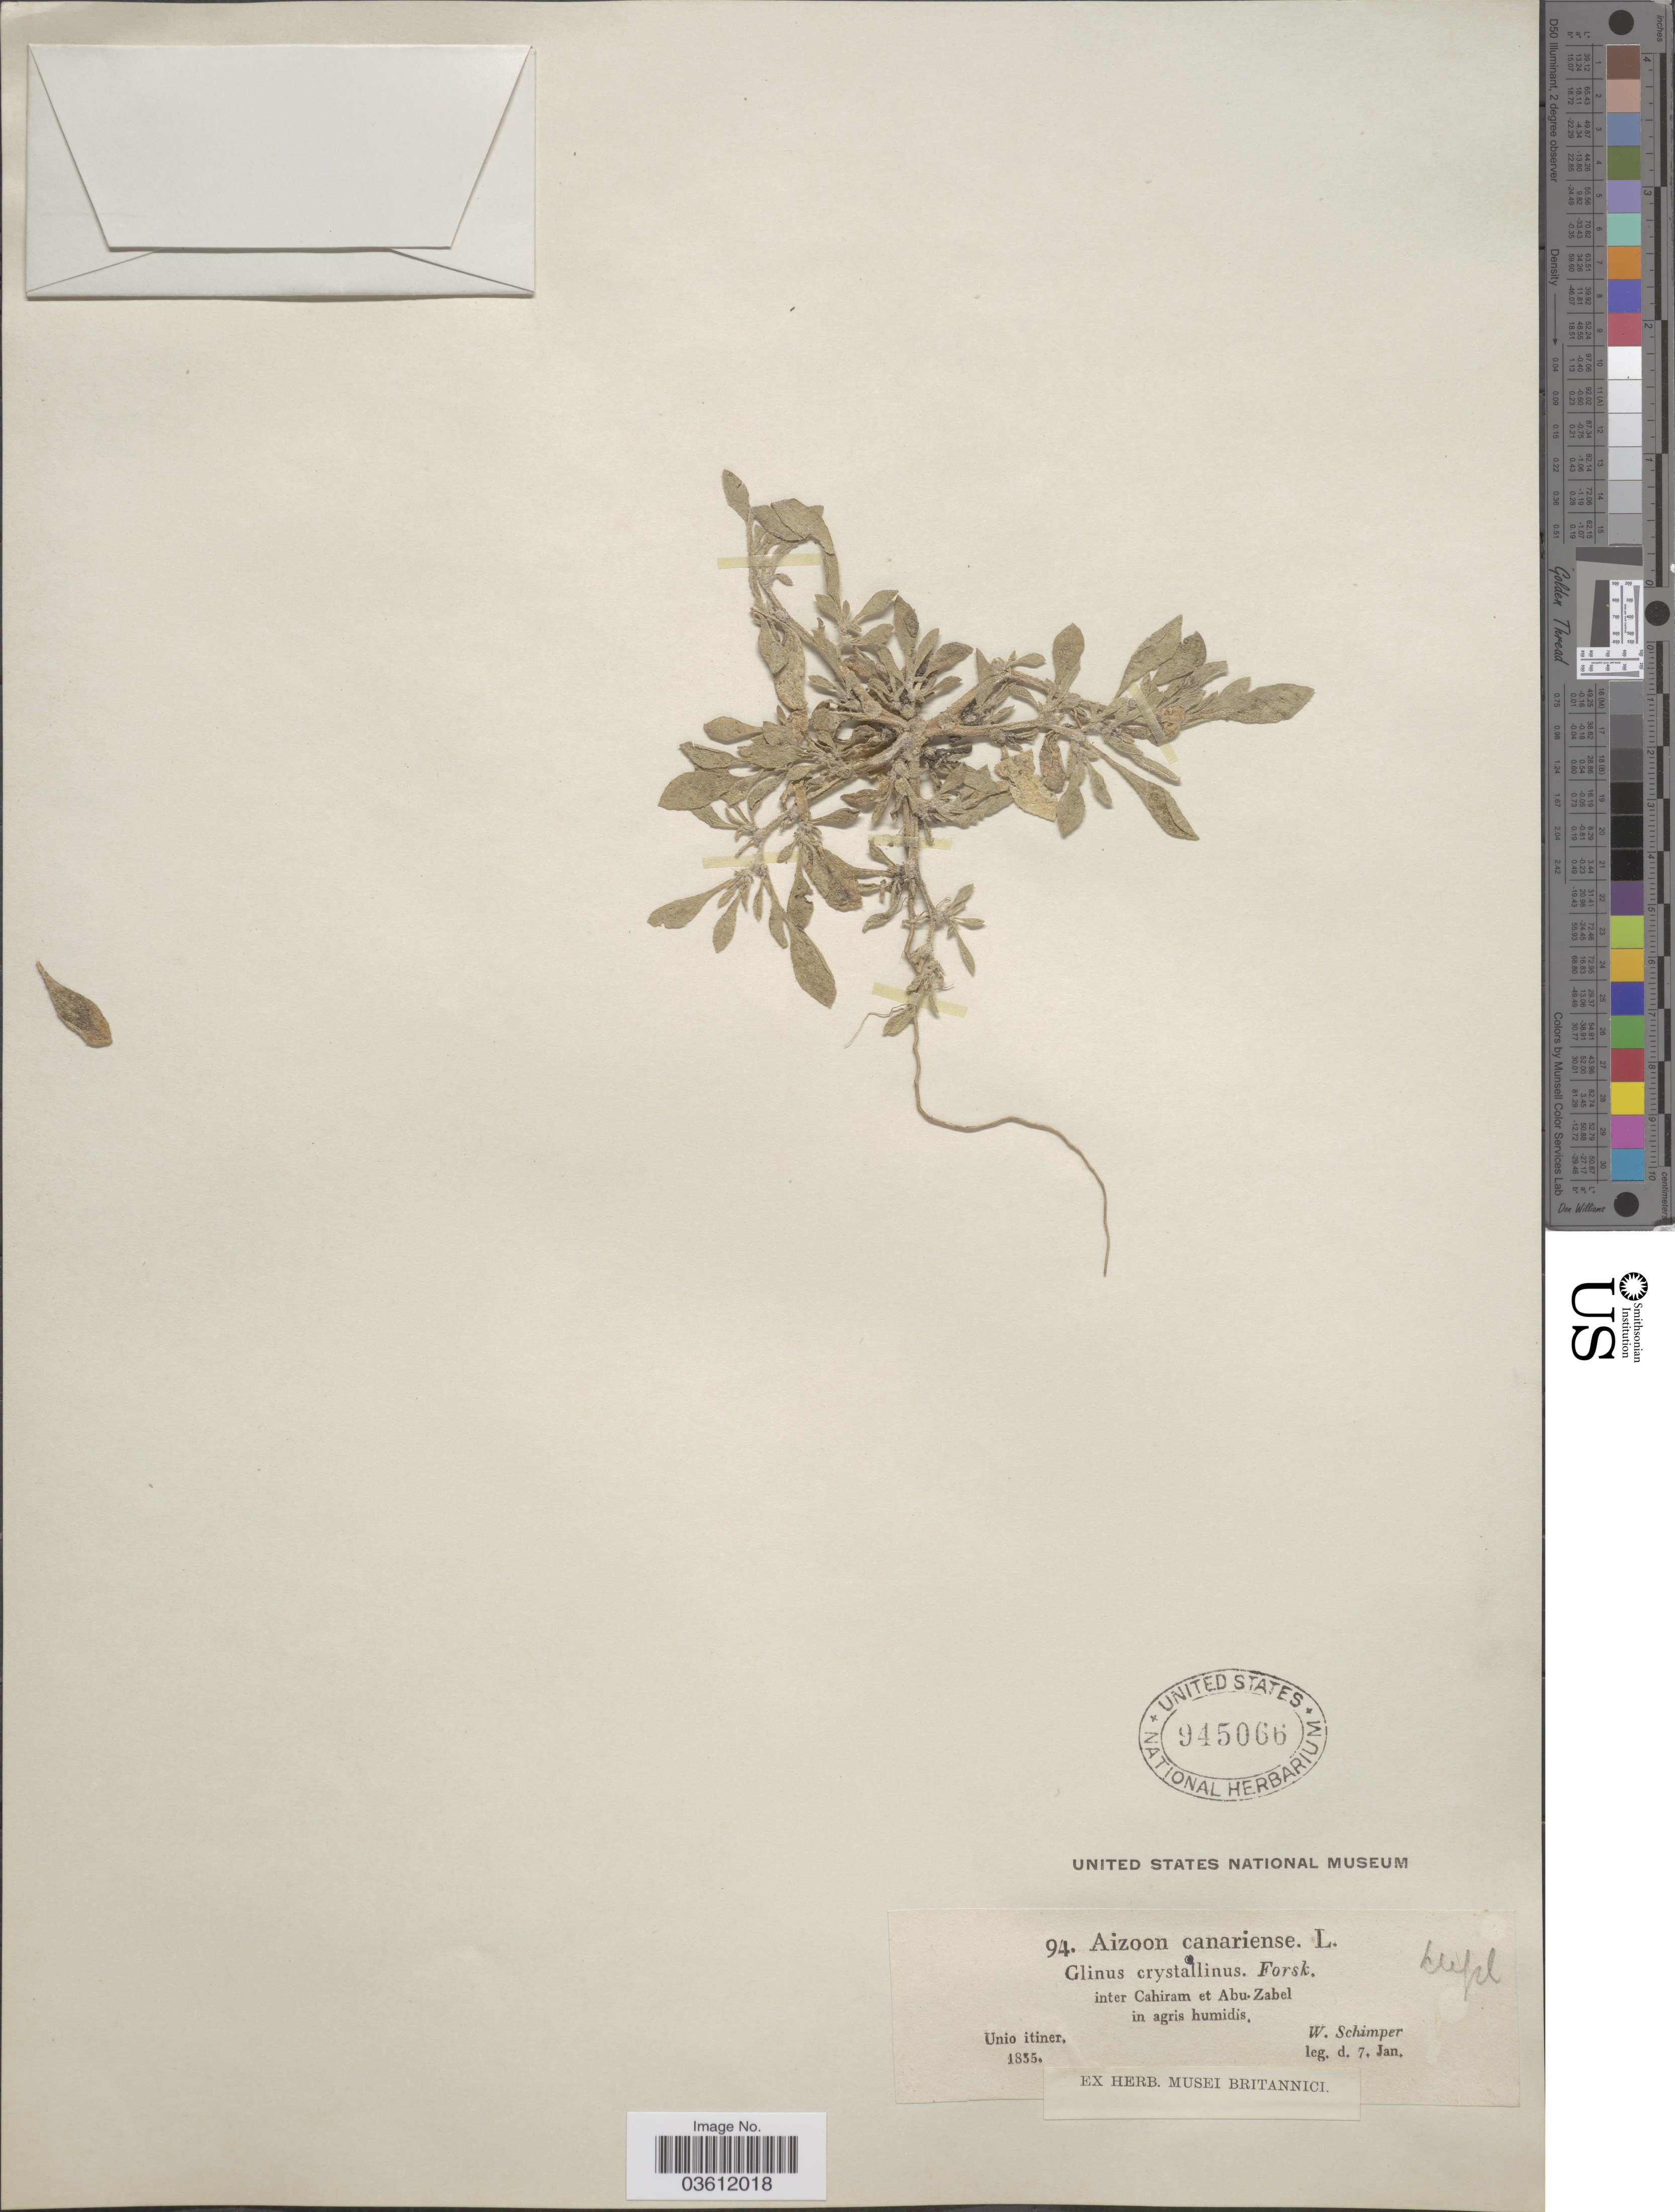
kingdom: Plantae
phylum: Tracheophyta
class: Magnoliopsida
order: Caryophyllales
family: Aizoaceae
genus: Aizoon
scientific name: Aizoon canariense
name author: L.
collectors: W. Schimper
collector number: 94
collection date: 1835-01-07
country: Egypt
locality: Inter Cahiram et Abu-Zabel in agris humidis.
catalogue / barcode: US 945066